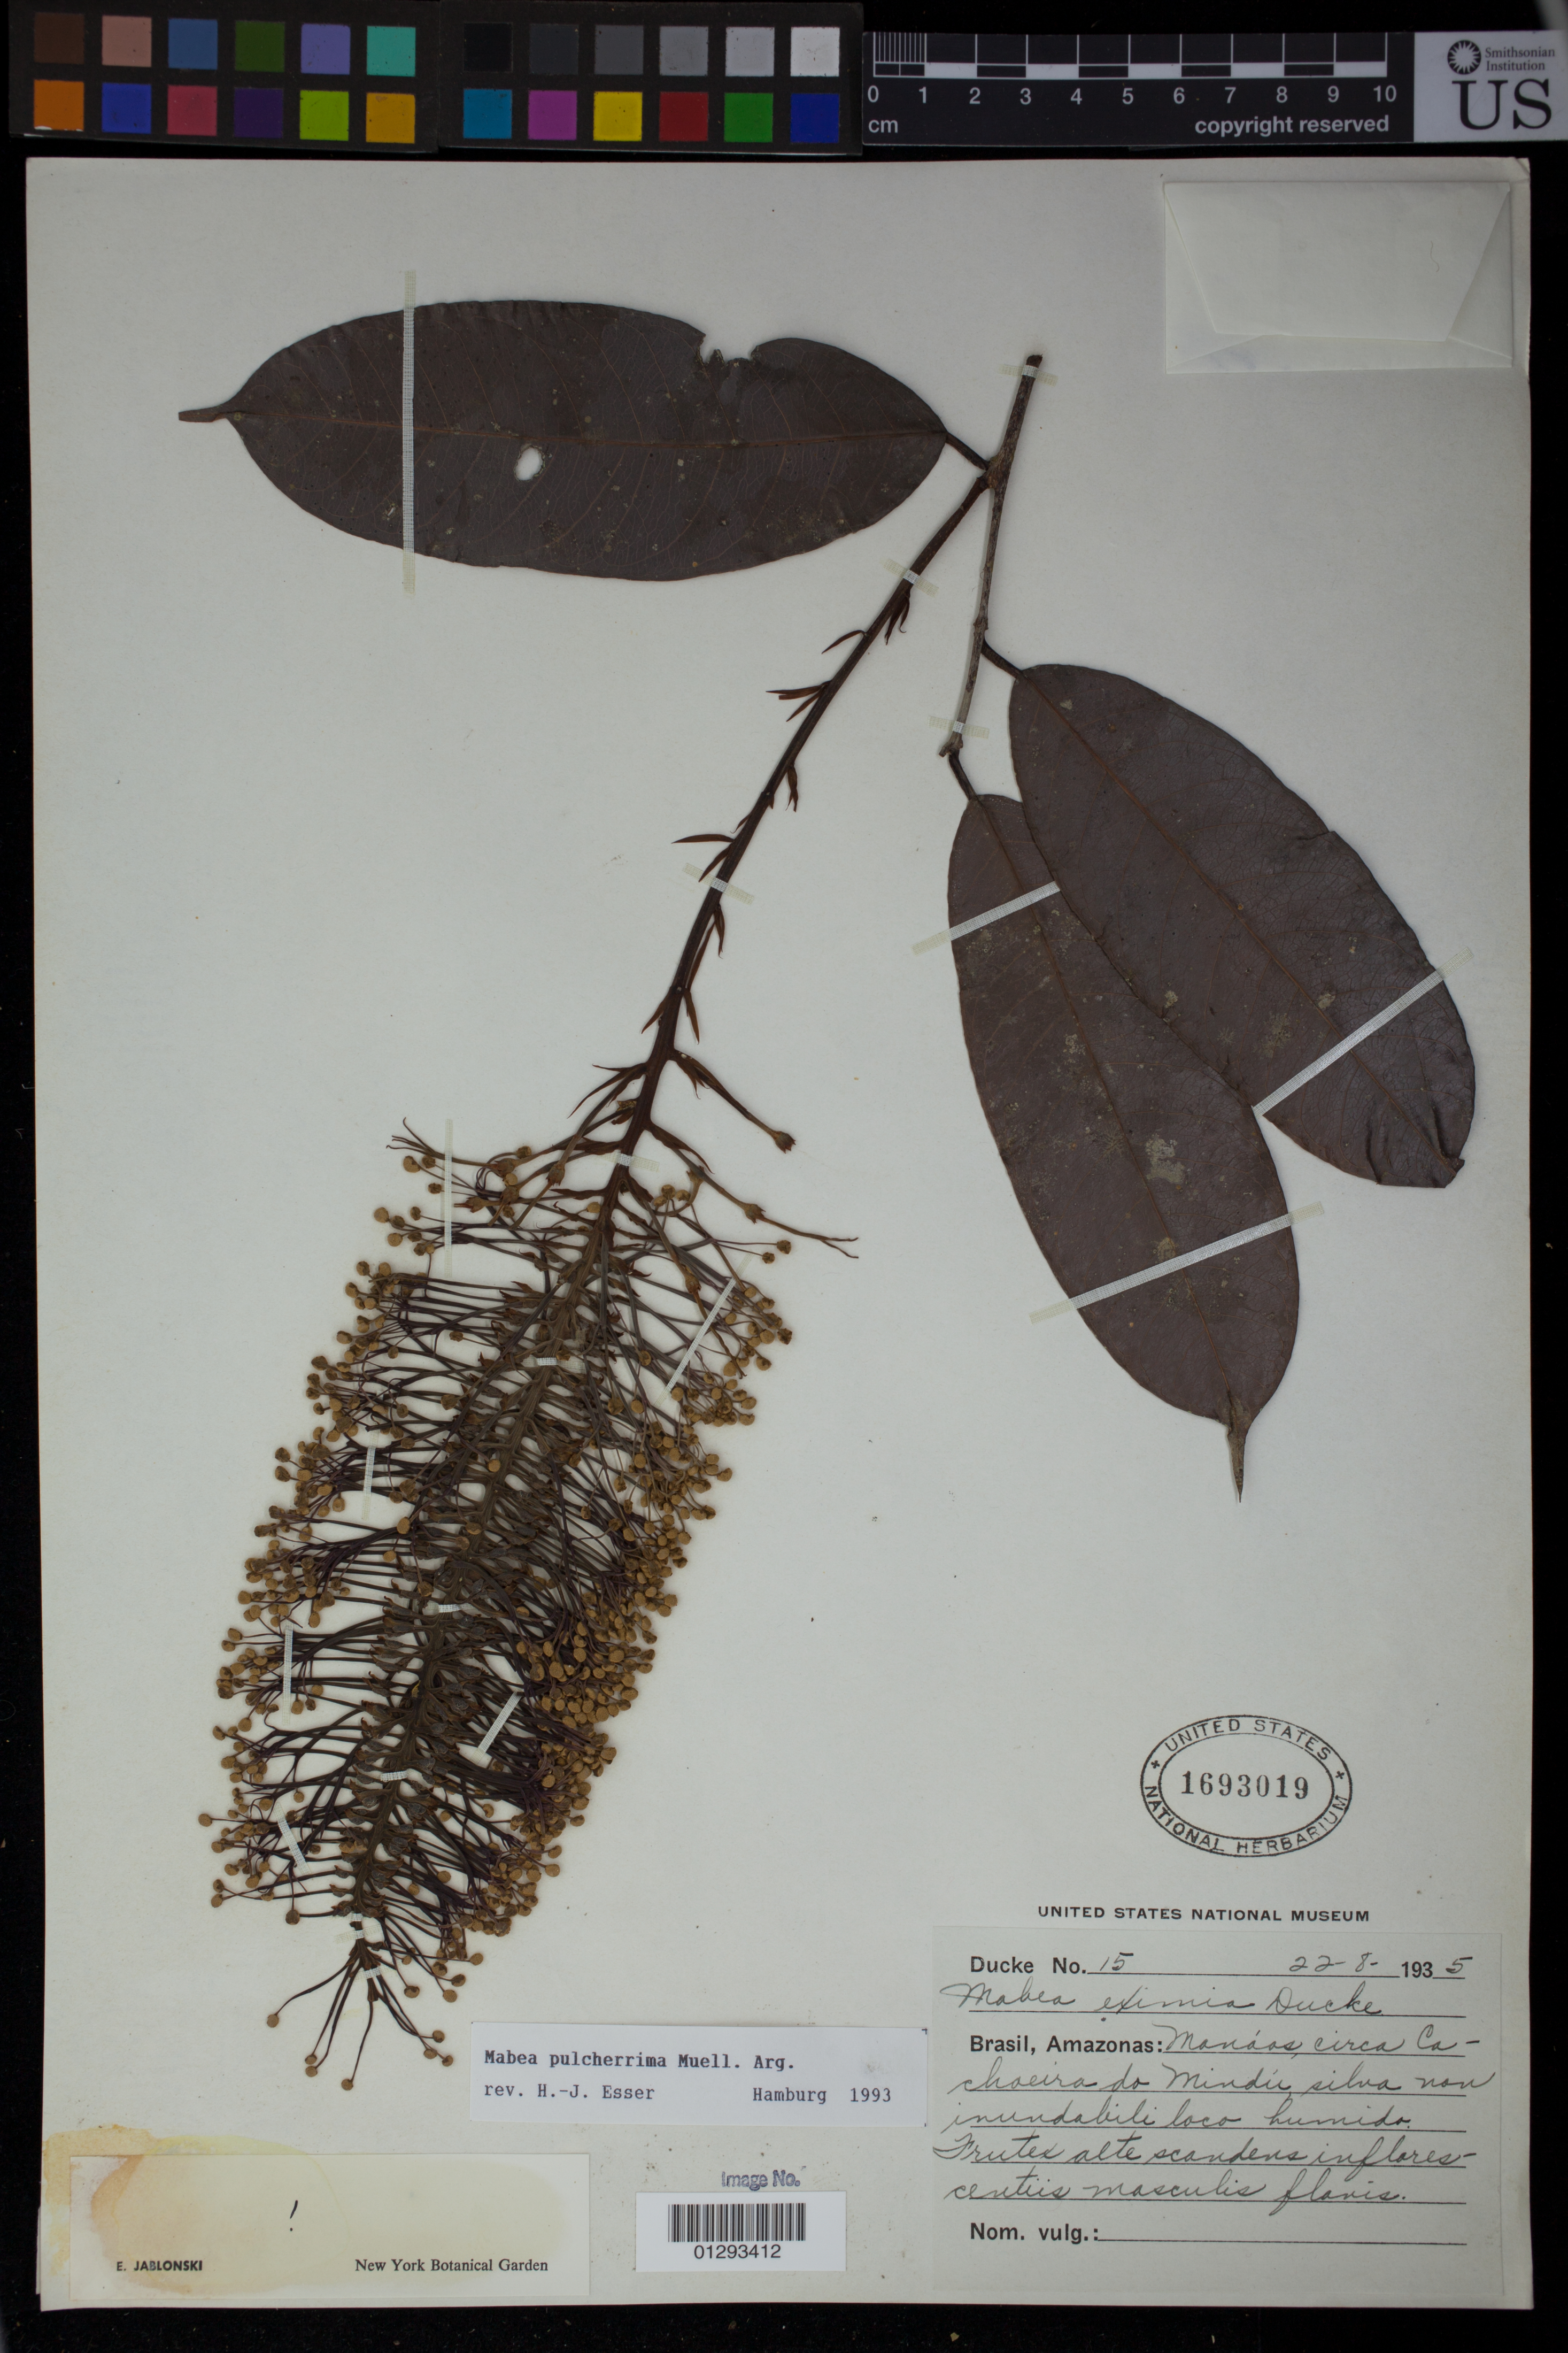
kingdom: Plantae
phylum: Tracheophyta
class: Magnoliopsida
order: Malpighiales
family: Euphorbiaceae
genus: Mabea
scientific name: Mabea pulcherrima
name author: Müll. Arg.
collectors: A. Ducke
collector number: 15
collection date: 1935-08-22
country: Brazil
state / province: Amazonas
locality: Manaos, circa Cachoeira do Mindii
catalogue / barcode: US 1693019